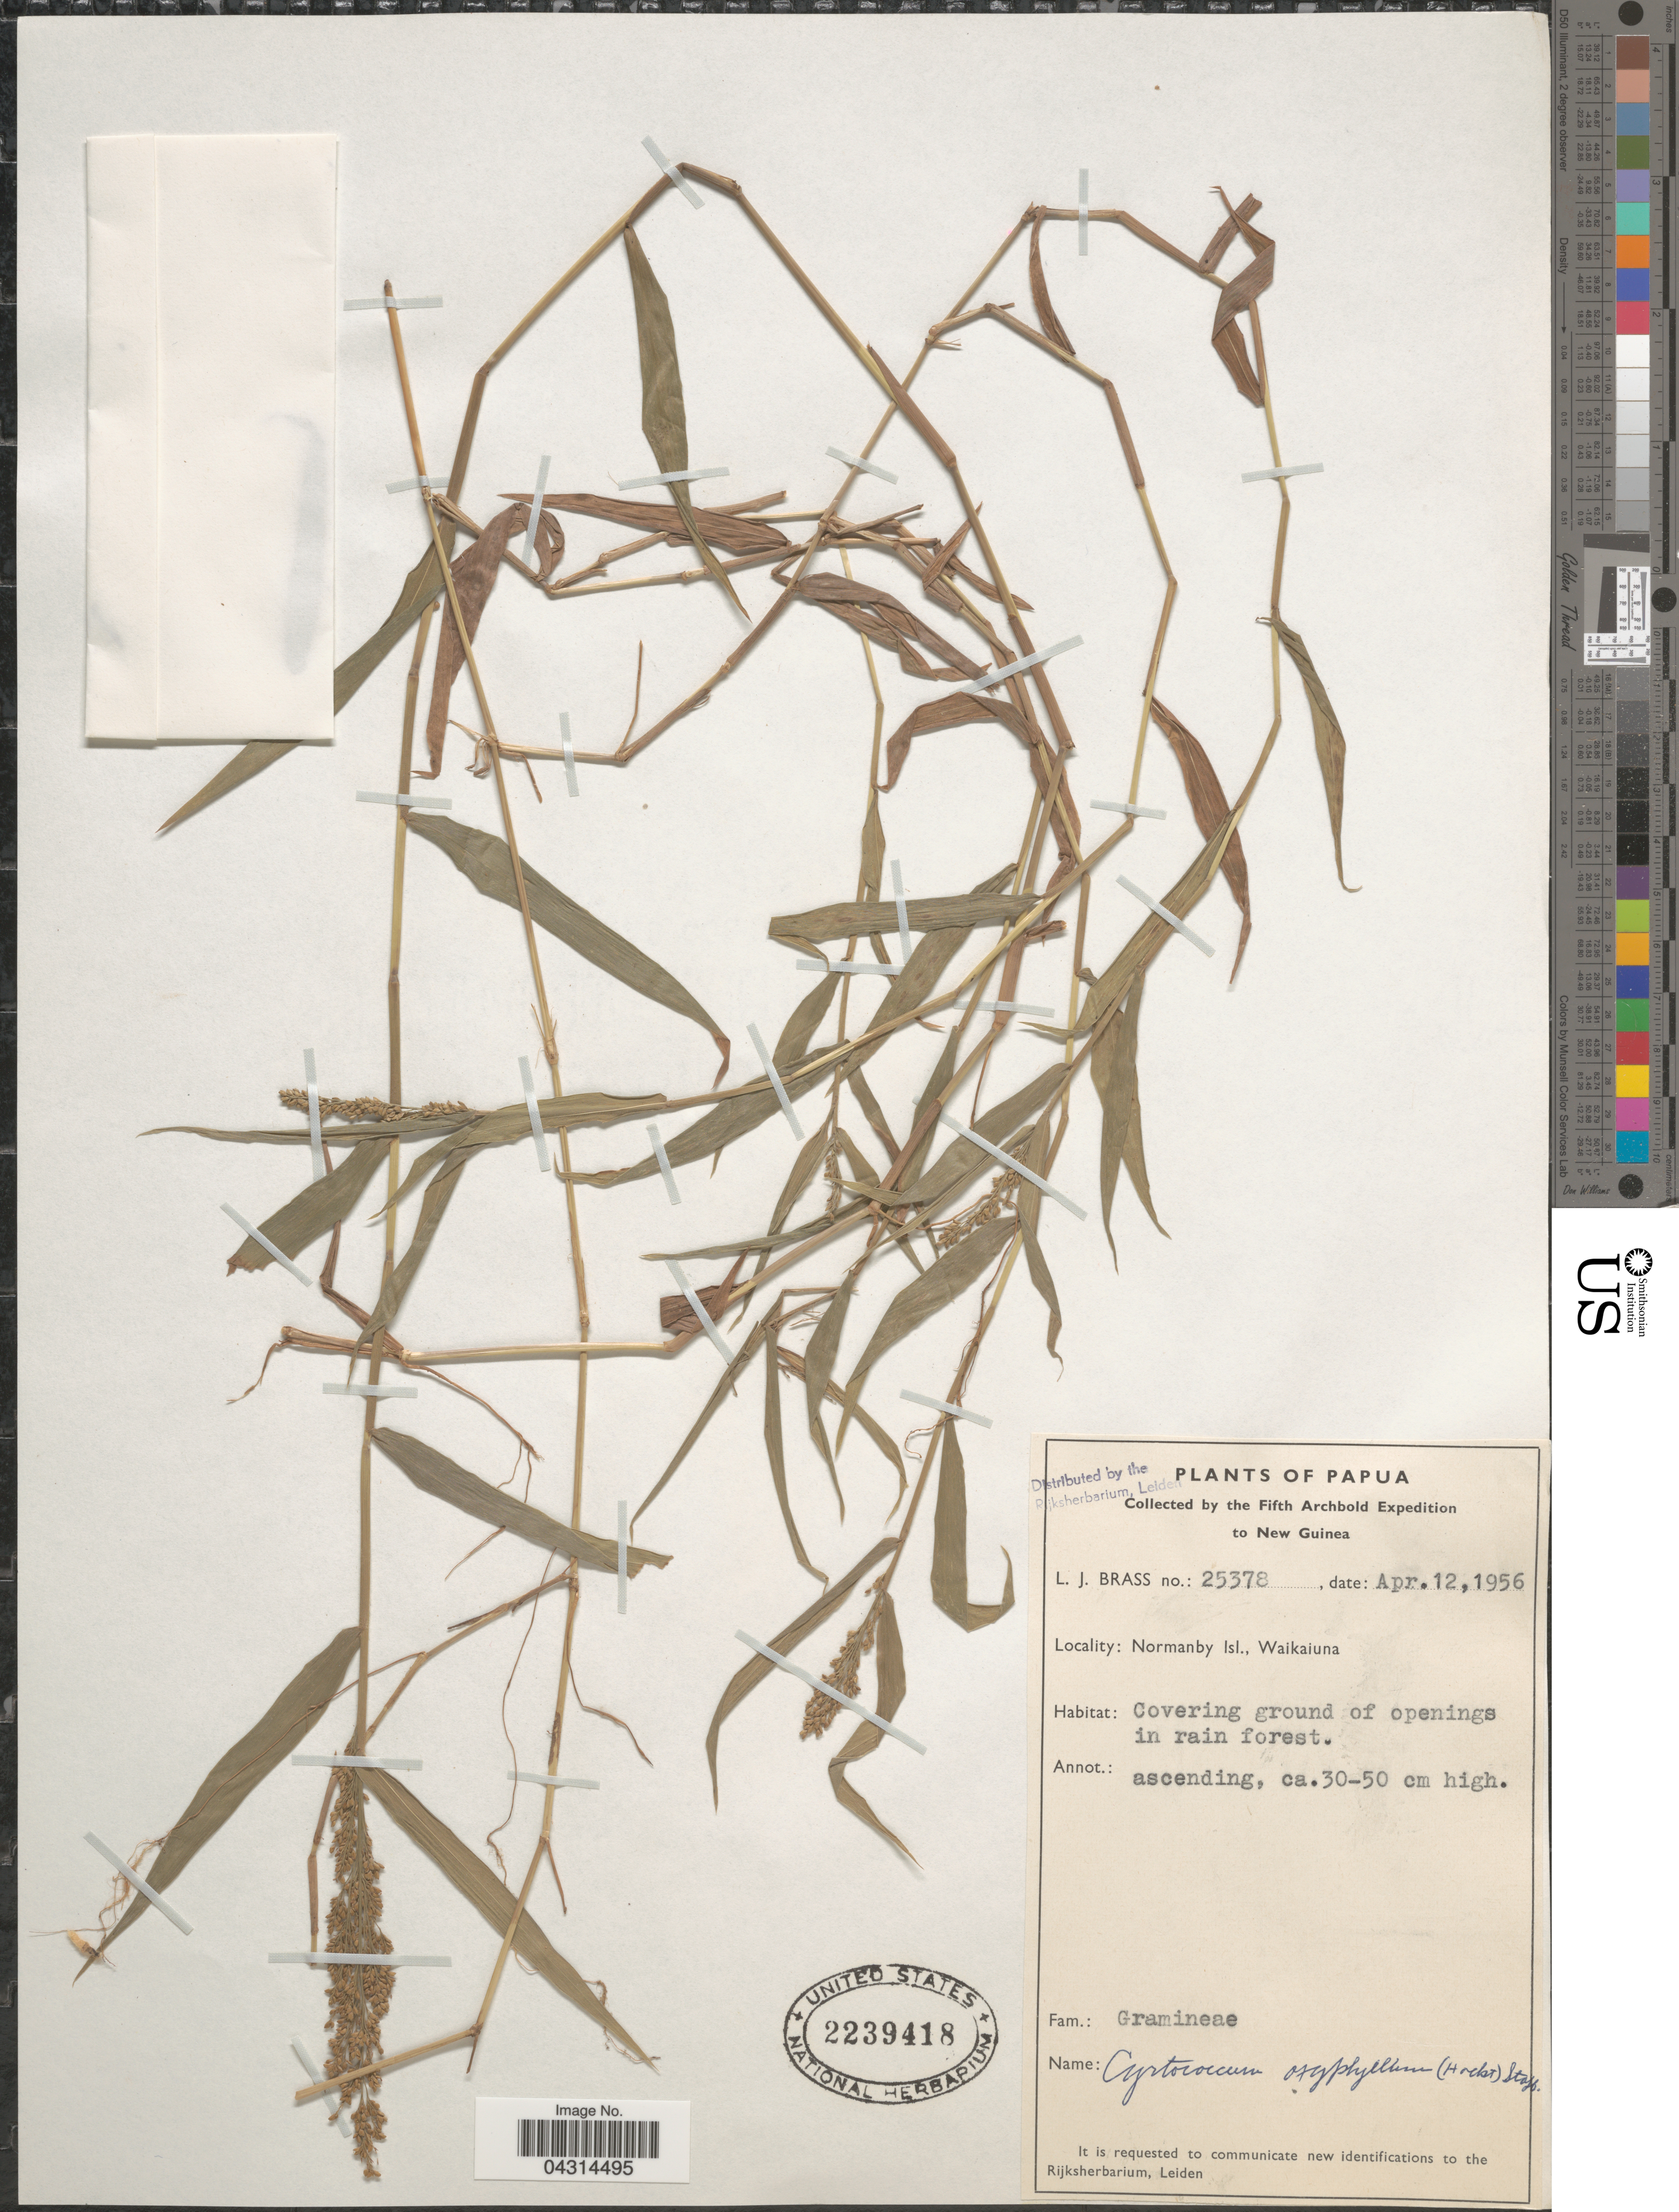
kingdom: Plantae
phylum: Tracheophyta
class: Liliopsida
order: Poales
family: Poaceae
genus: Cyrtococcum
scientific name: Cyrtococcum oxyphyllum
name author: (Steud.) Stapf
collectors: L. J. Brass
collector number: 25378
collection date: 1956-04-12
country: Papua New Guinea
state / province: Milne Bay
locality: Papua. The Fifth Archbold Expedition to New Guinea. Normanby Isl., Waikaiuna.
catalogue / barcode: US 2239418